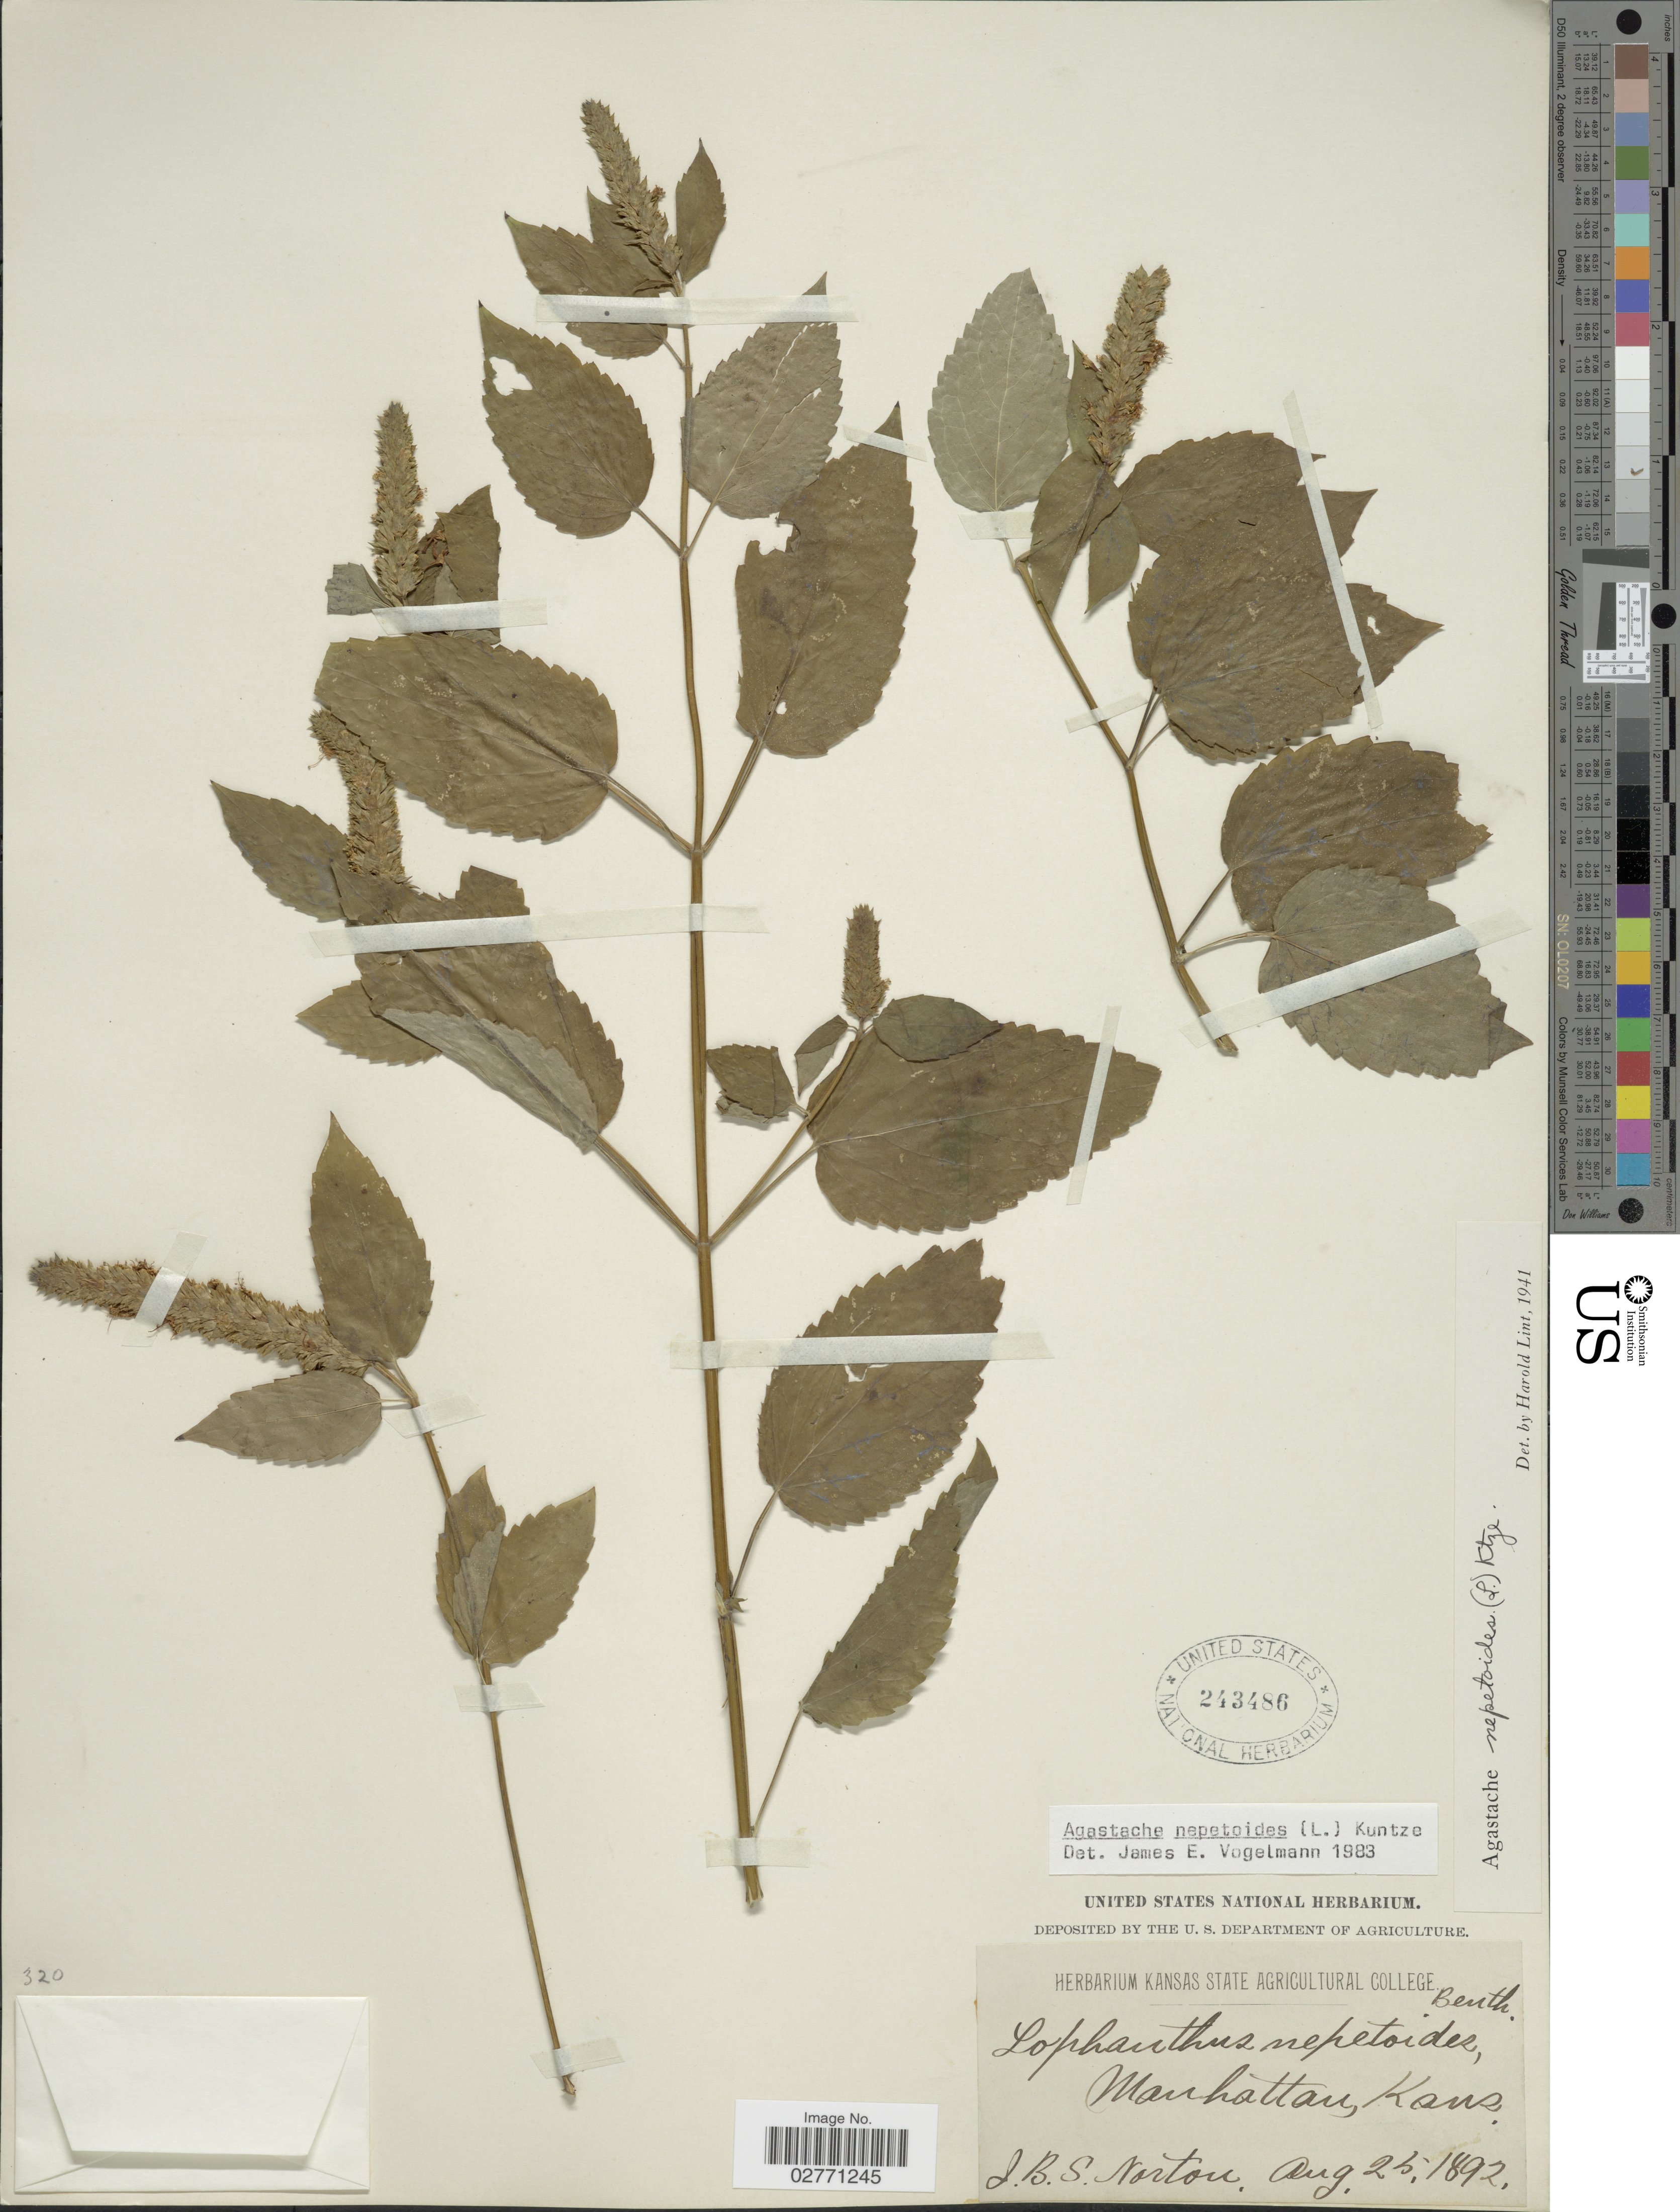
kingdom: Plantae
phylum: Tracheophyta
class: Magnoliopsida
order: Lamiales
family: Lamiaceae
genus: Agastache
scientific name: Agastache nepetoides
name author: (L.) Kuntze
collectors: J. B. S. Norton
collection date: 1892-08-25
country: United States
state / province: Kansas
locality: Manhattan, Kans.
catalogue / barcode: US 243486